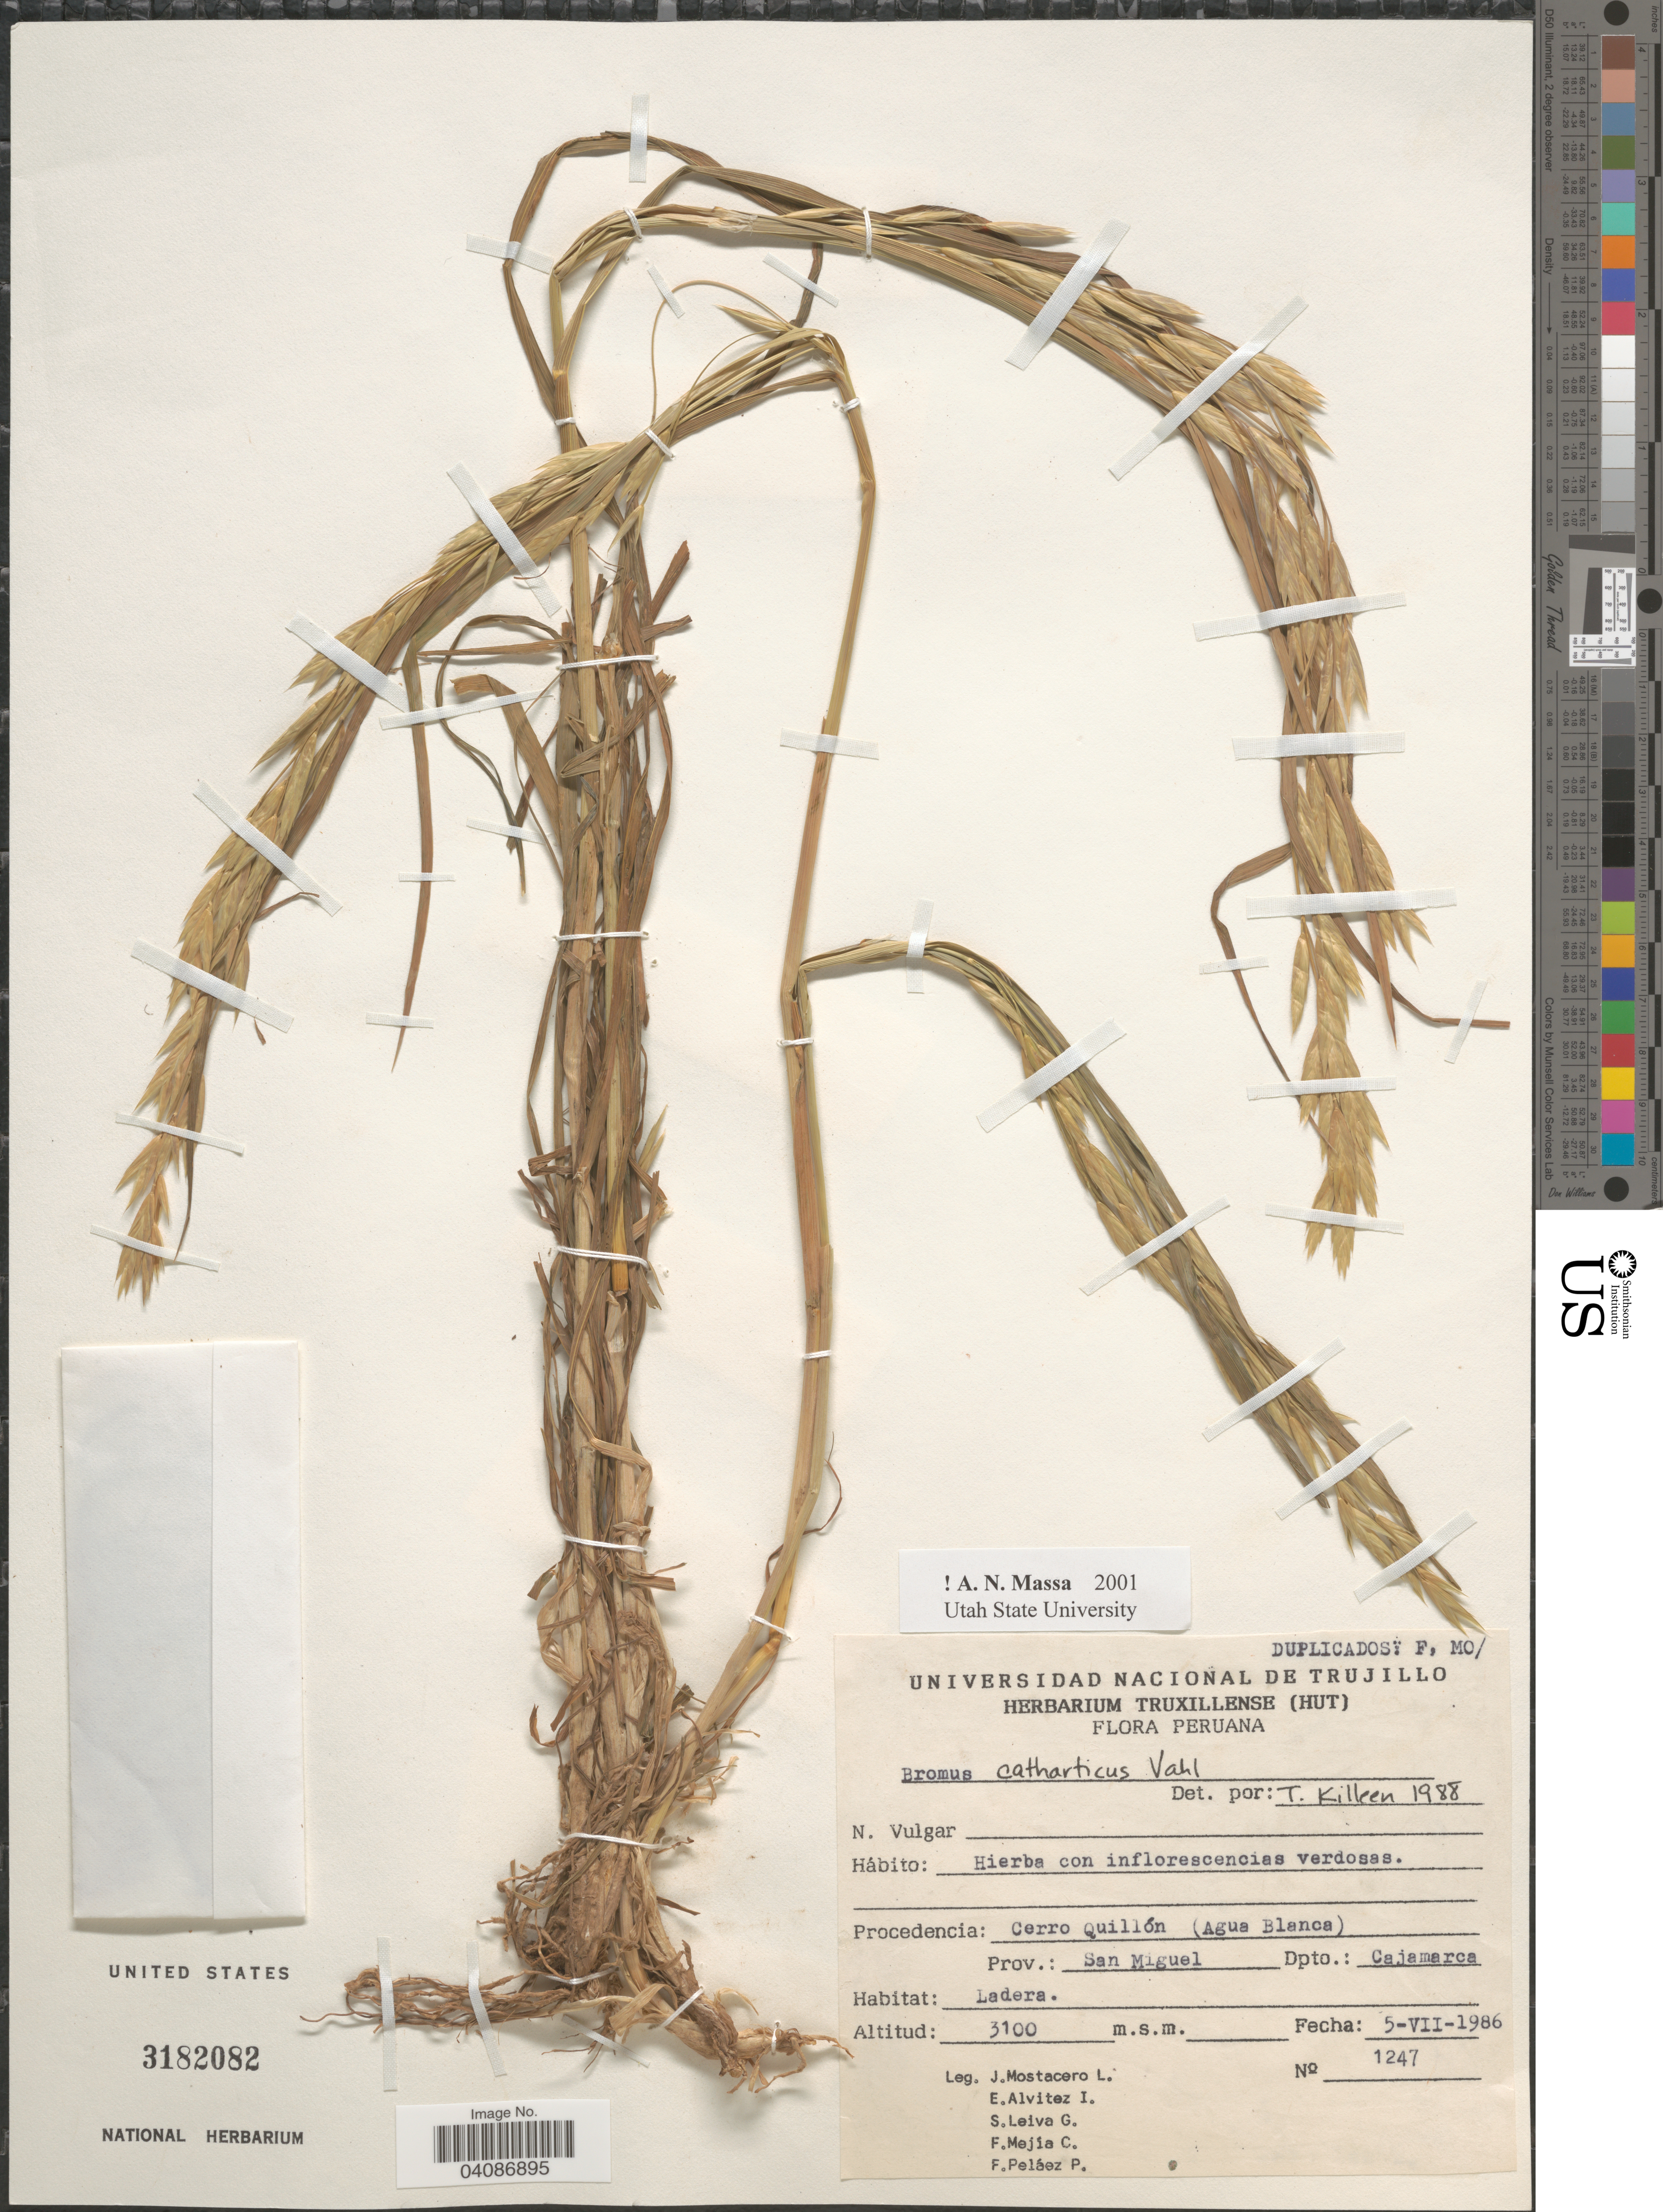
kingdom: Plantae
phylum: Tracheophyta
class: Liliopsida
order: Poales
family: Poaceae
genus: Bromus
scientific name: Bromus catharticus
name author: Vahl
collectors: J. Mostacero L., E. Alvitez I., S. Leiva G., F. Mejia C. & F. Pelaez P.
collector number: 1247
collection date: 1986-07-05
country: Peru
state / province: Cajamarca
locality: Cerro Quillón (Aqua Blanca). Prov.: San Miquel. Dpto: Cajamarca.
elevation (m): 3100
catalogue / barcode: US 3182082